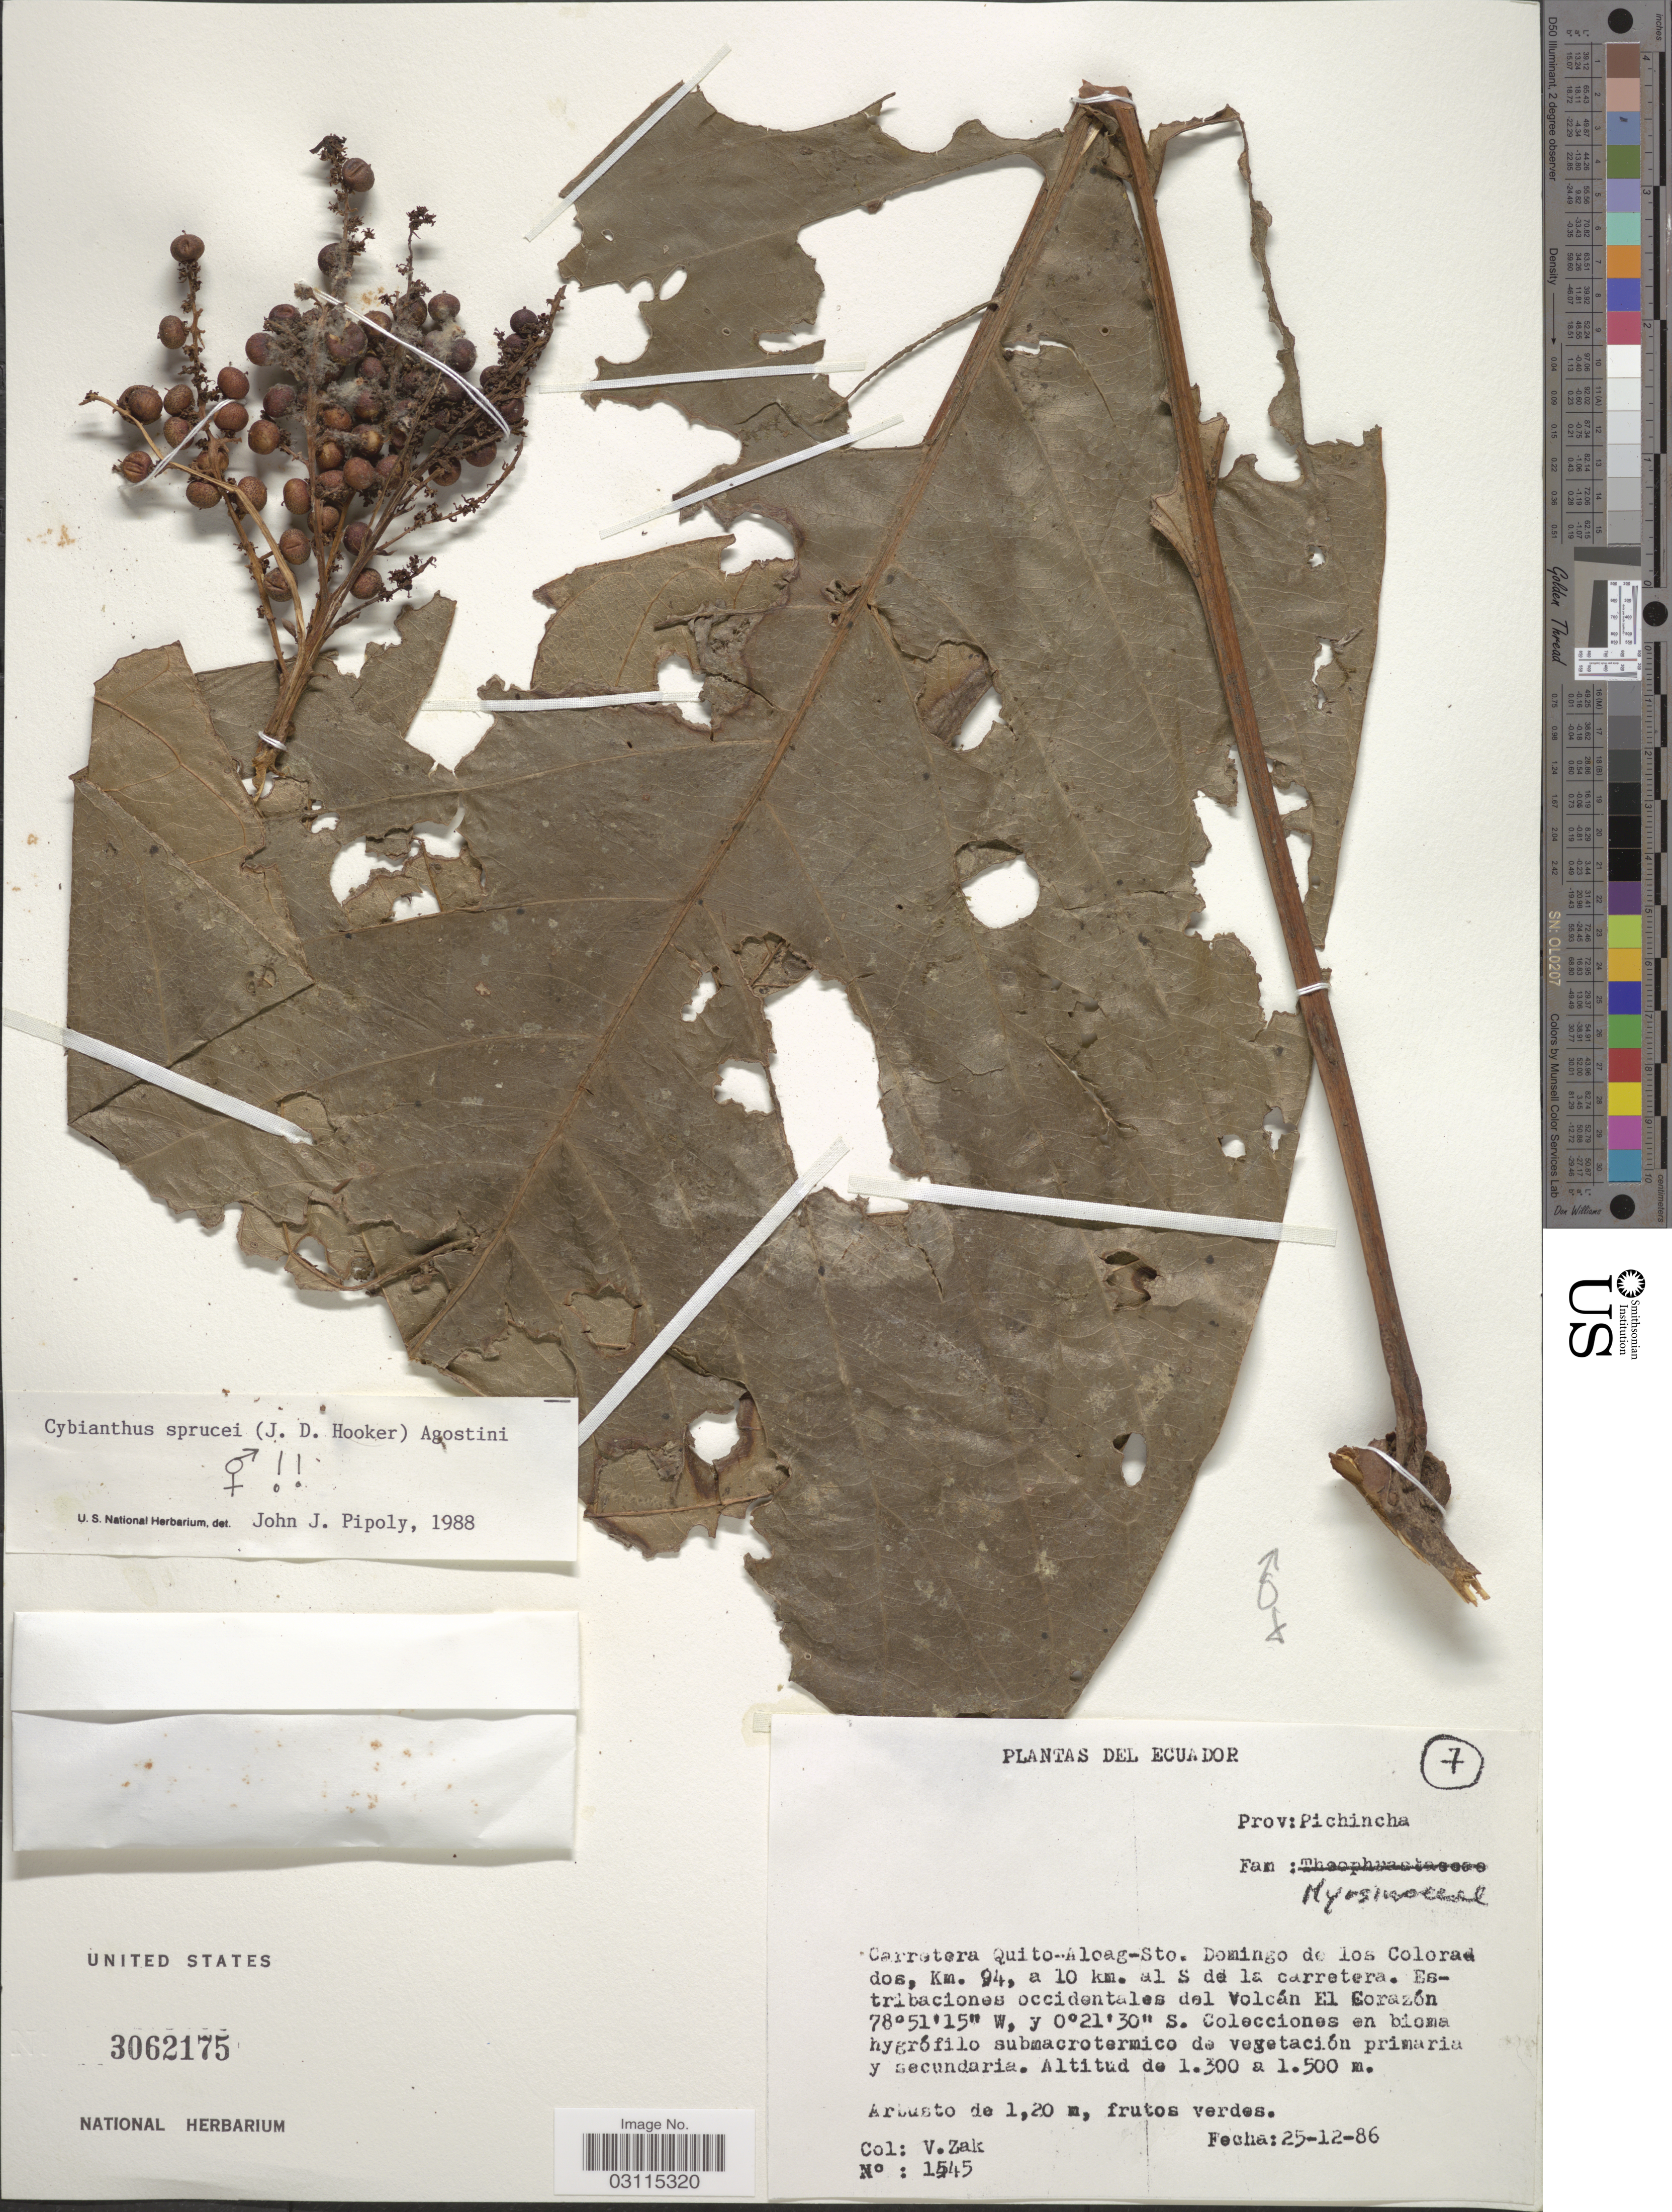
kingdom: Plantae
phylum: Tracheophyta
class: Magnoliopsida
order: Ericales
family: Primulaceae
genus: Cybianthus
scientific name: Cybianthus sprucei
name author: (Hook. f.) G. Agostini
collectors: V. Zak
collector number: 1545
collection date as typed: Transcribed d/m/y: 25/12/86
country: Ecuador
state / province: Pichincha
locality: Carretera Quito-Aloag-Sto. Domingo de los Colorados, Km. 94, a 10 km. al S de la carretera. Estribaciones occidentales del Volcán El Sorazón.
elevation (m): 1300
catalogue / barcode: US 3062175